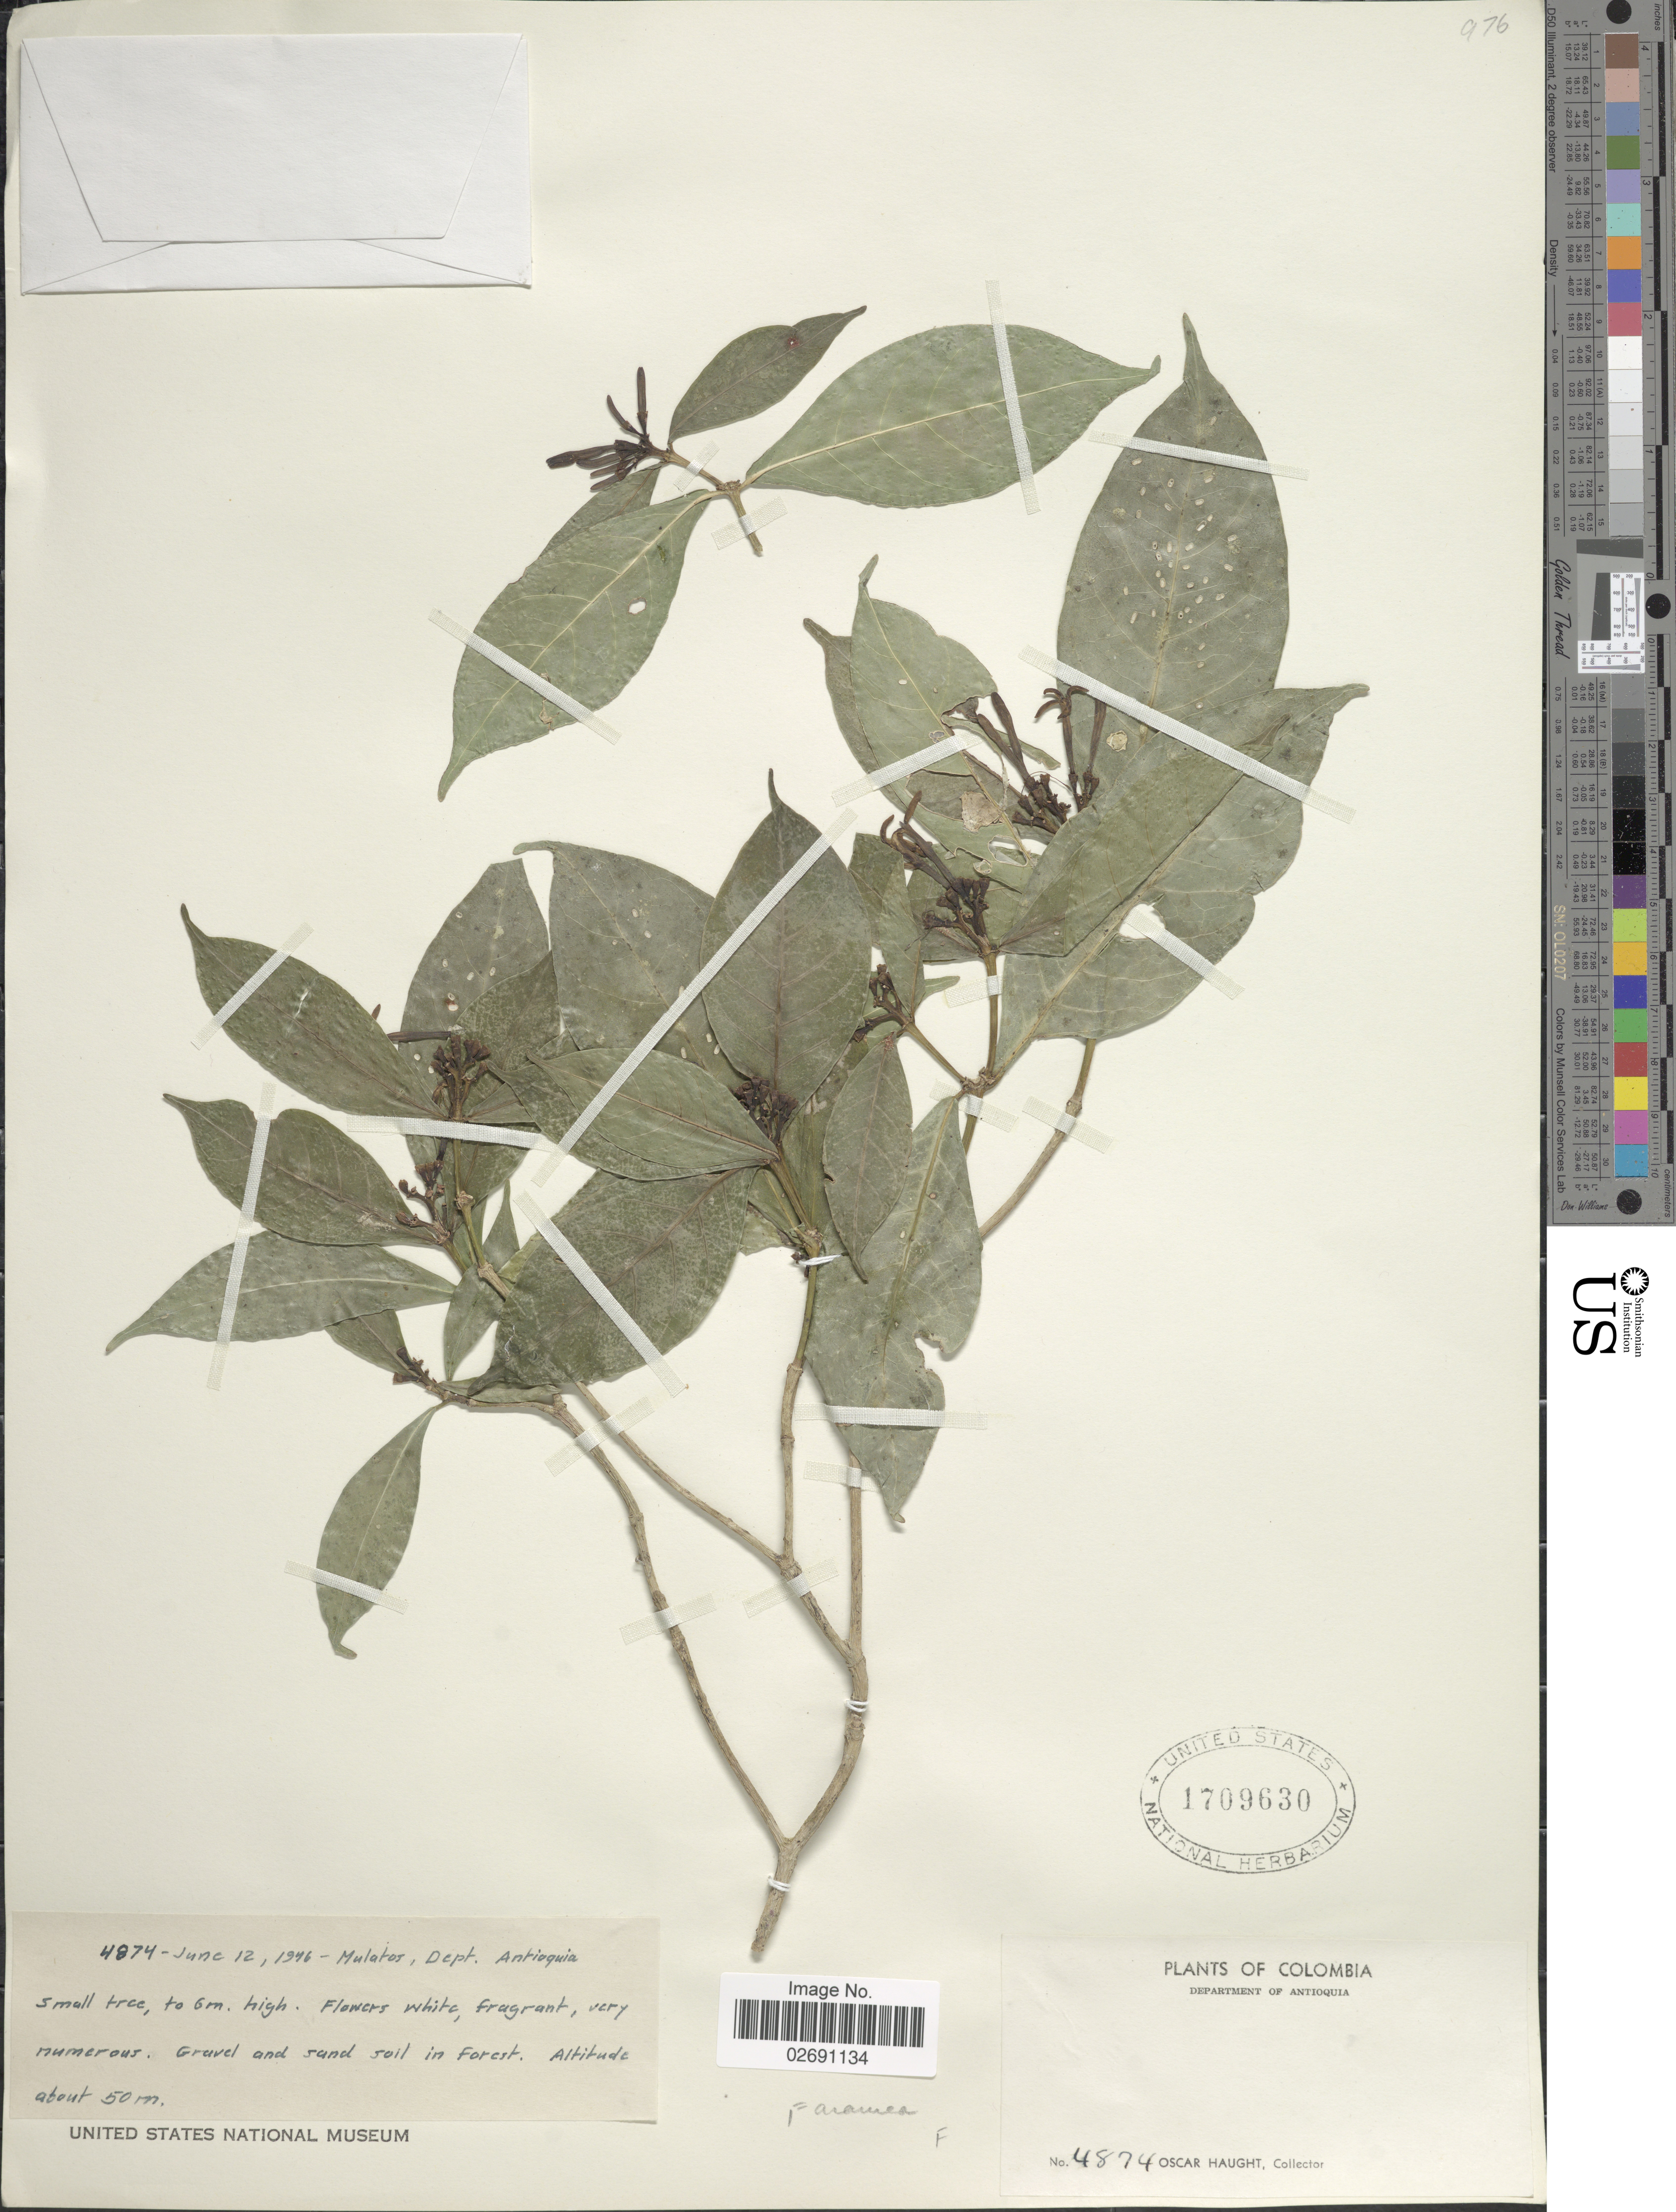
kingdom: Plantae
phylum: Tracheophyta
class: Magnoliopsida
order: Gentianales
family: Rubiaceae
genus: Faramea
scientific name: Faramea sp.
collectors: O. Haught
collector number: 4874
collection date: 1946-06-12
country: Colombia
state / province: Antioquia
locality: Mulatos, gravel and sand soil in forest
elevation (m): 50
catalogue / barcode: US 1709630